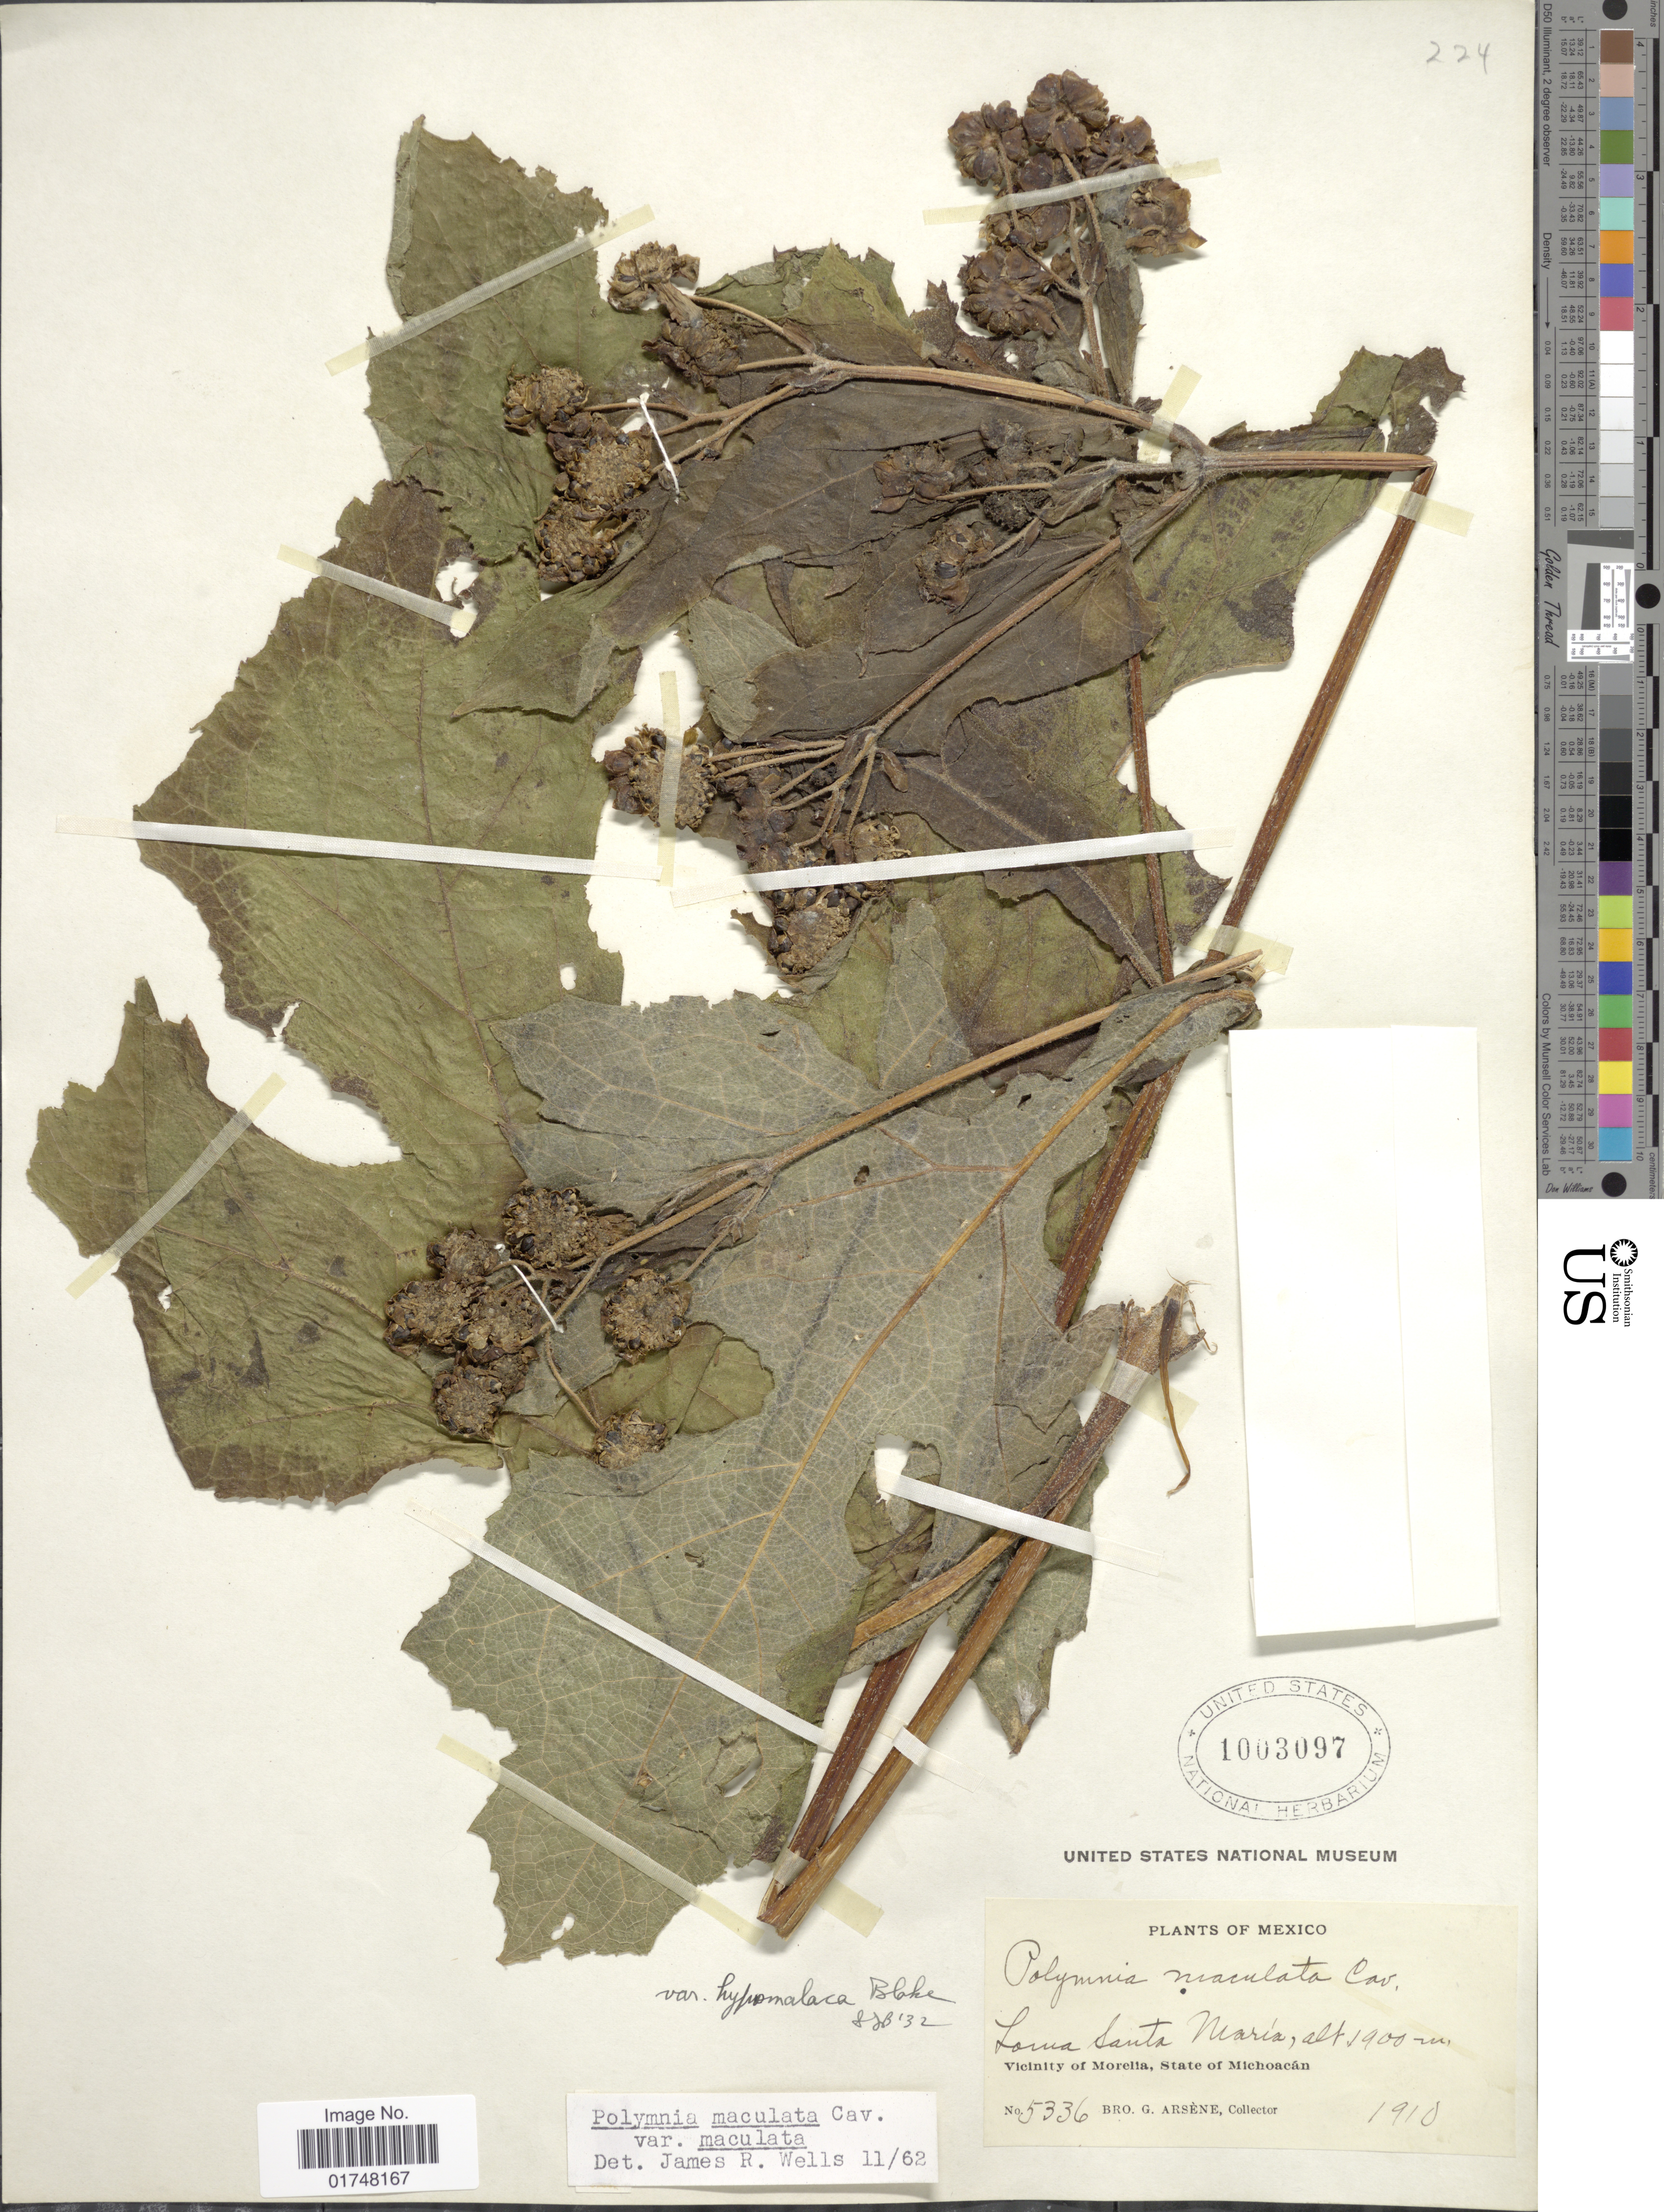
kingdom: Plantae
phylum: Tracheophyta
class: Magnoliopsida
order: Asterales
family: Asteraceae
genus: Smallanthus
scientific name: Smallanthus maculatus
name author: (Cav.) H. Rob.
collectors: Bro. G. Arsène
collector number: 5336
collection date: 1910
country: Mexico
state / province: Michoacán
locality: Loma Santa Maria. Vinicty of Morelia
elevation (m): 1900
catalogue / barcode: US 1003097